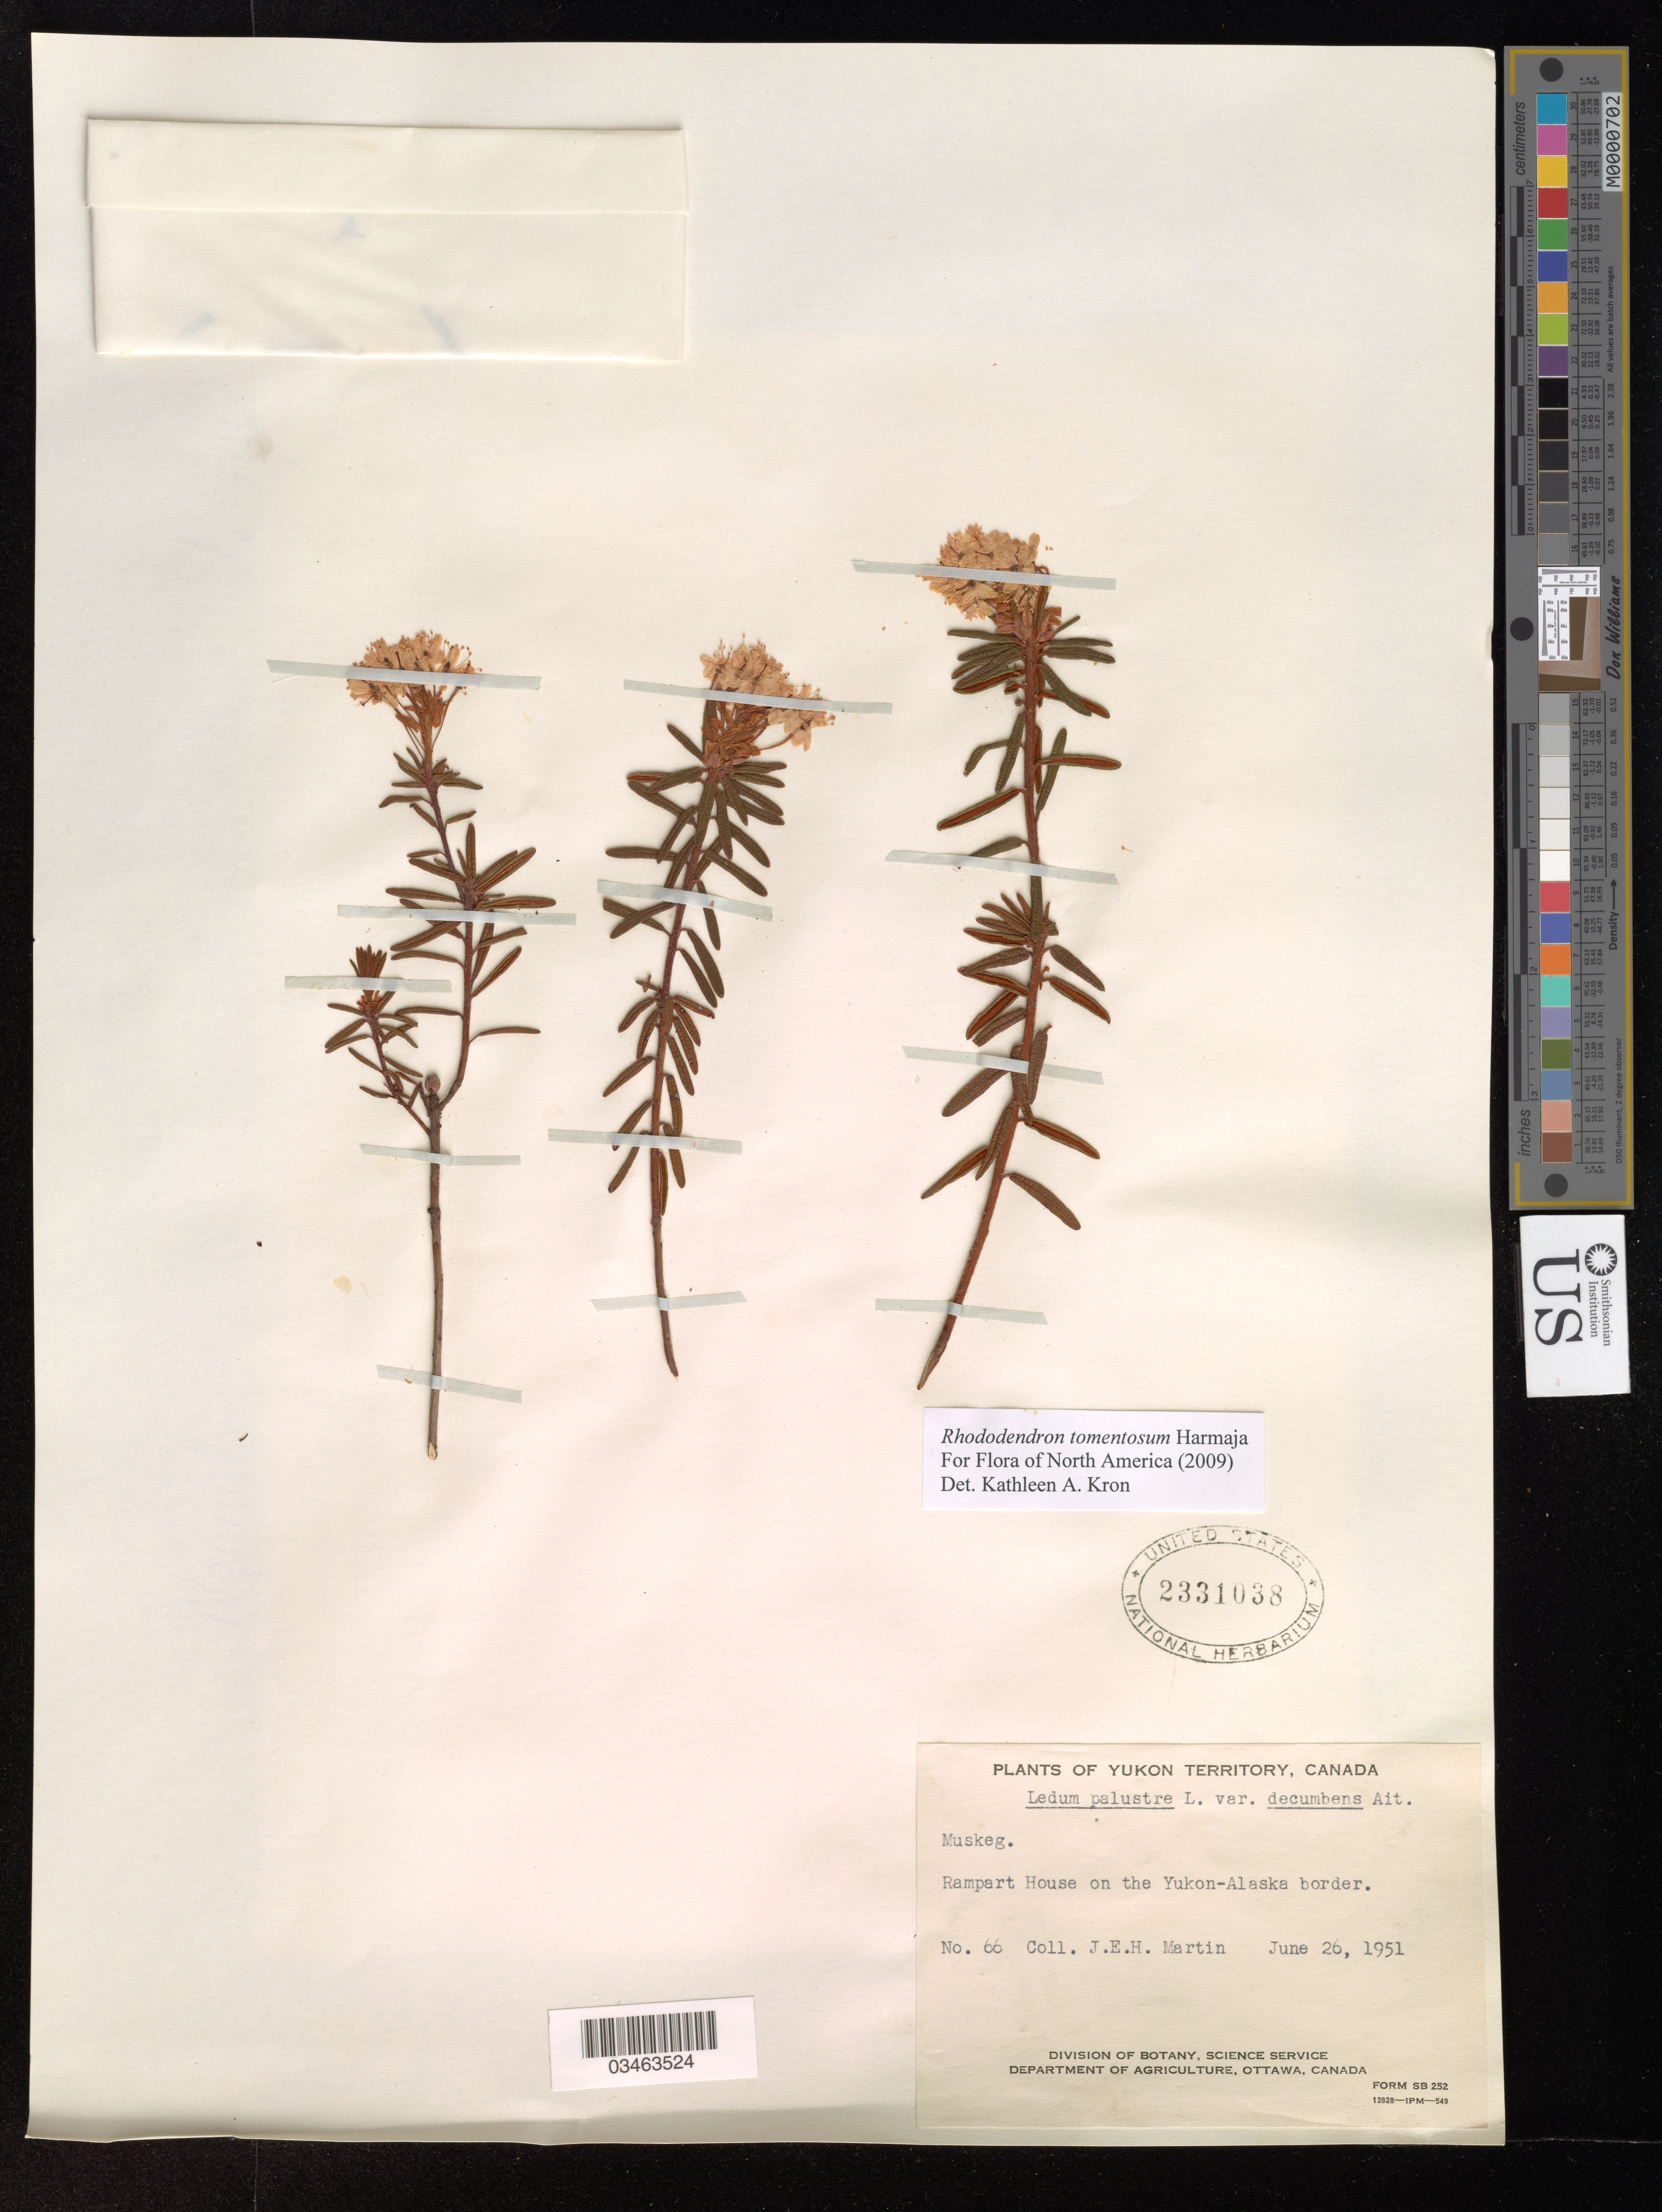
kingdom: Plantae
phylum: Tracheophyta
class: Magnoliopsida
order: Ericales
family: Ericaceae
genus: Rhododendron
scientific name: Rhododendron tomentosum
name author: Harmaja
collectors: J. E. H. Martin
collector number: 66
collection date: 1951-06-26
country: Canada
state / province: Yukon Territory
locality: Muskeg. Rampart House on the Yukon-Alaska border.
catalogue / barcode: US 2331038